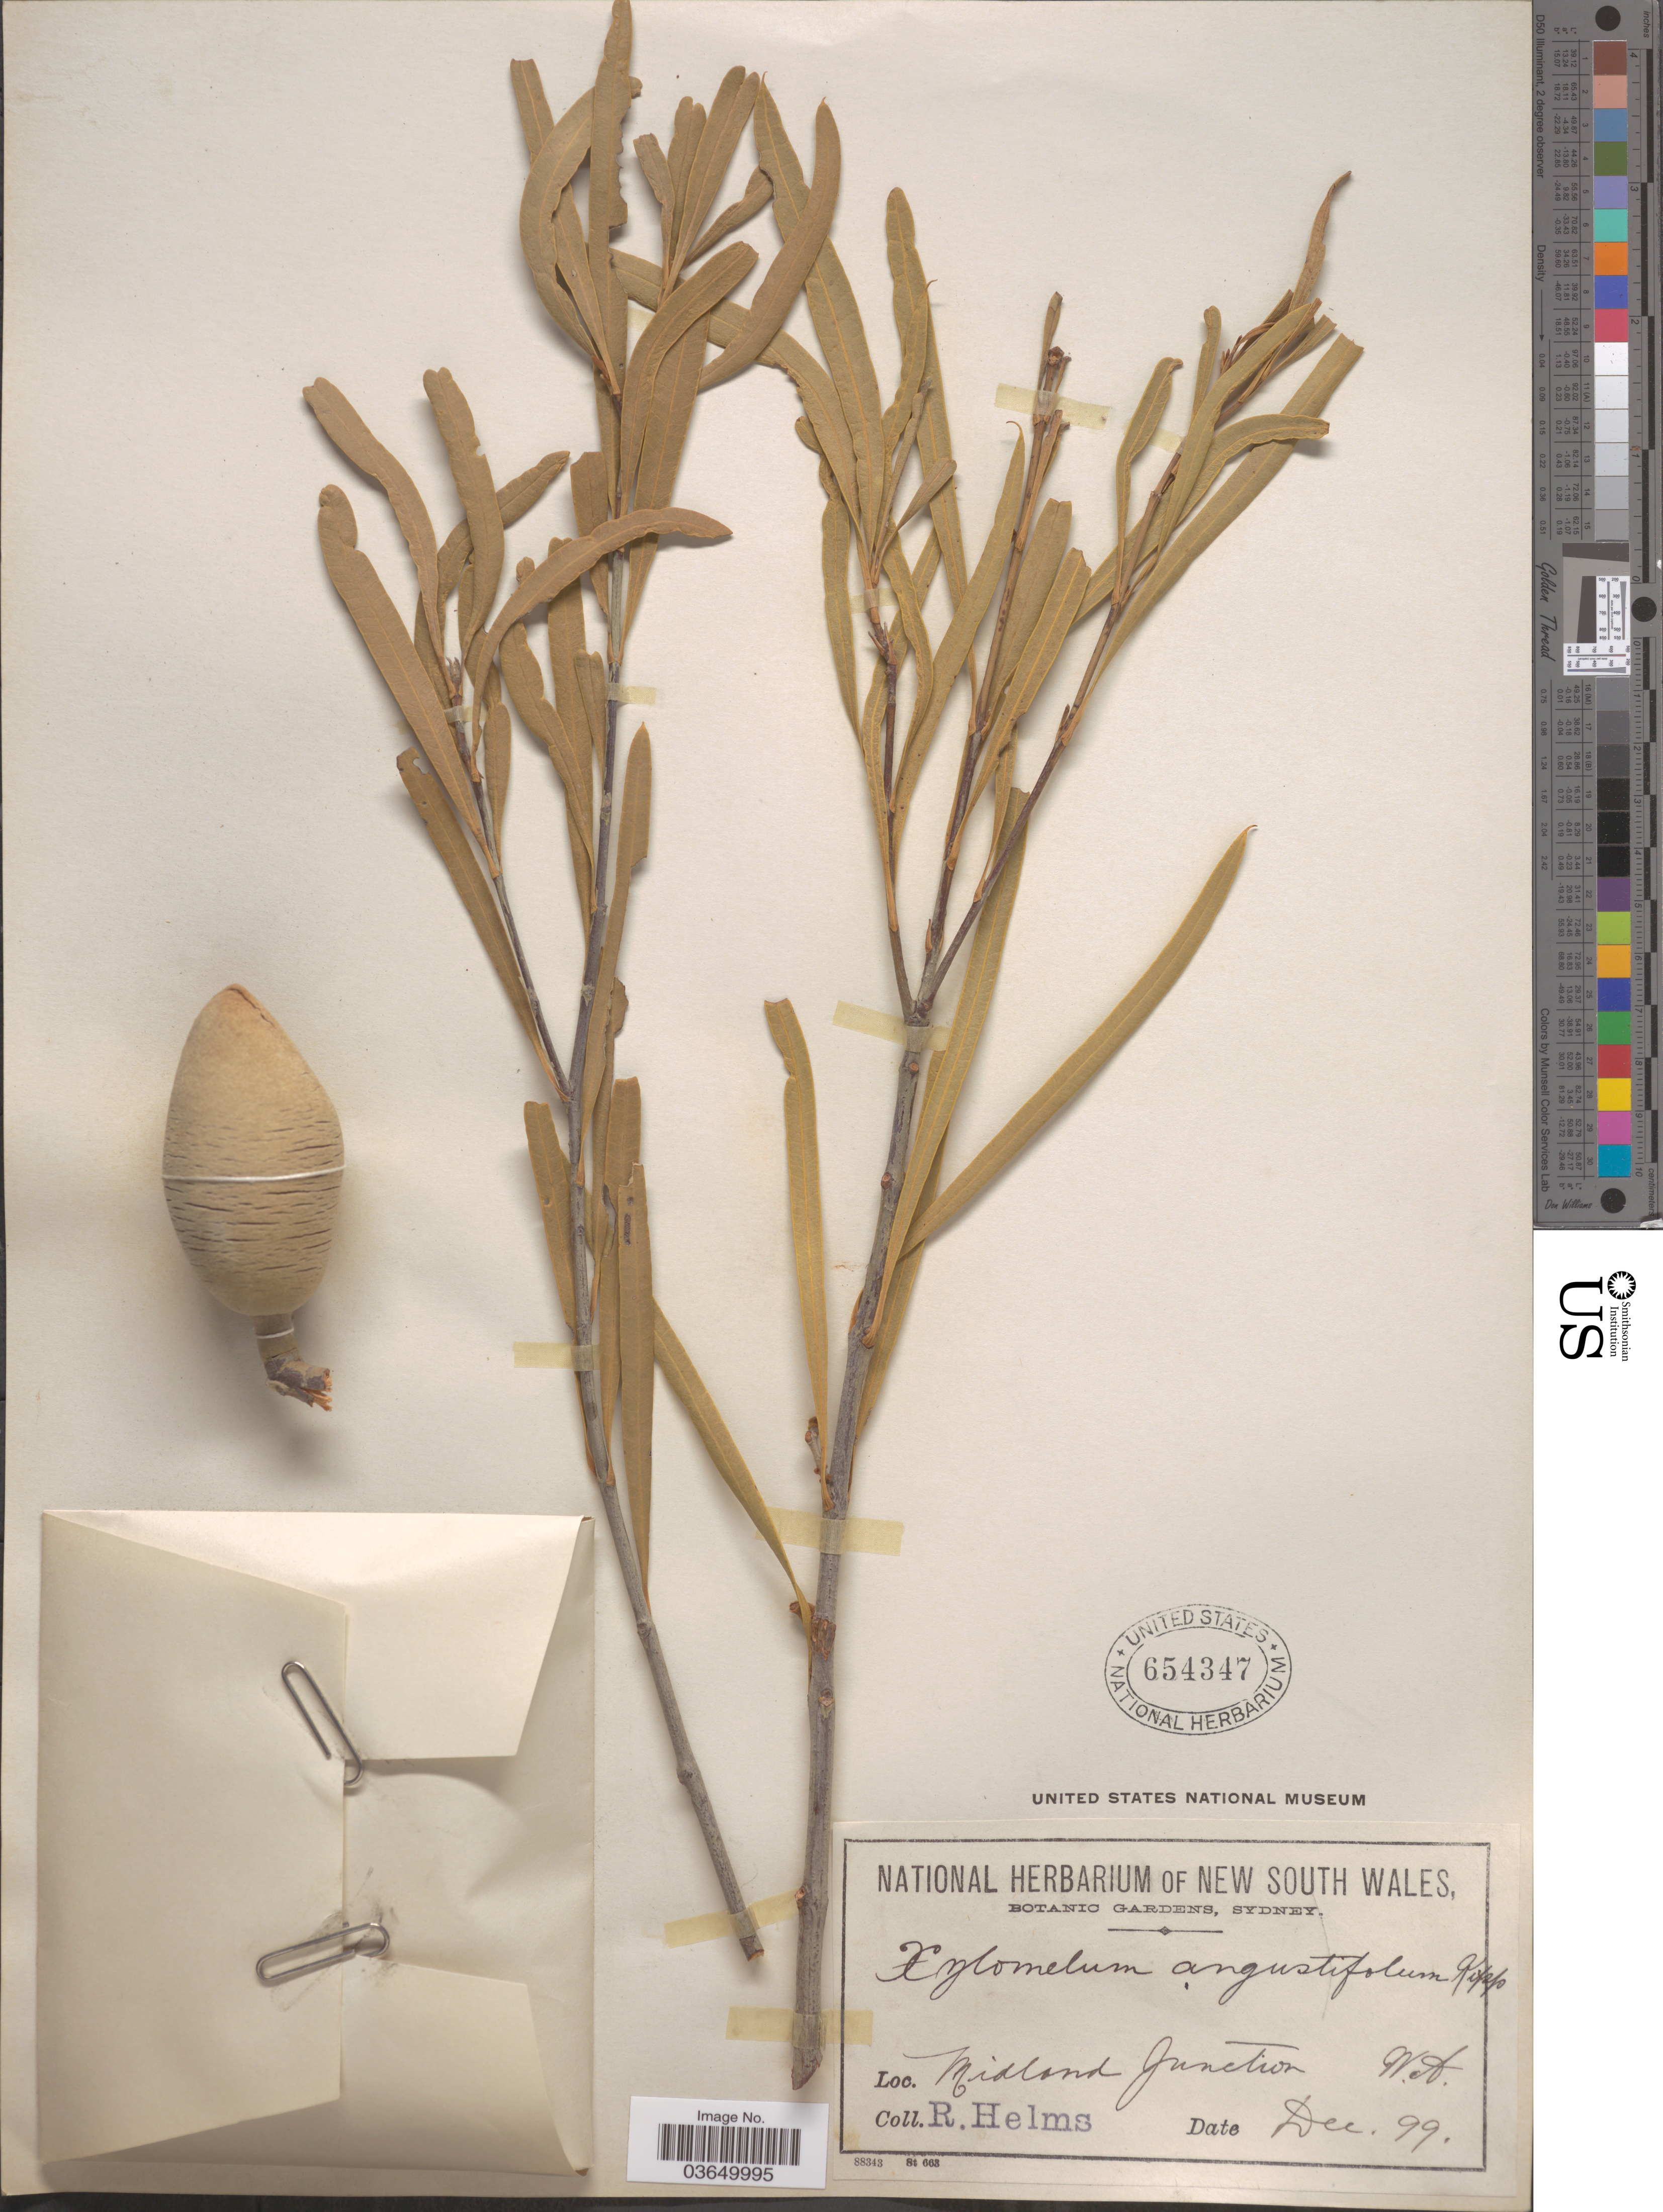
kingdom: Plantae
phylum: Tracheophyta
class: Magnoliopsida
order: Proteales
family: Proteaceae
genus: Xylomelum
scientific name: Xylomelum angustifolium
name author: Kippist & Meisn.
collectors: R. Helms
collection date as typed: Transcribed d/m/y: /12/99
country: Australia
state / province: Western Australia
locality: Midland Junction. W.A.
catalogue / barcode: US 654347